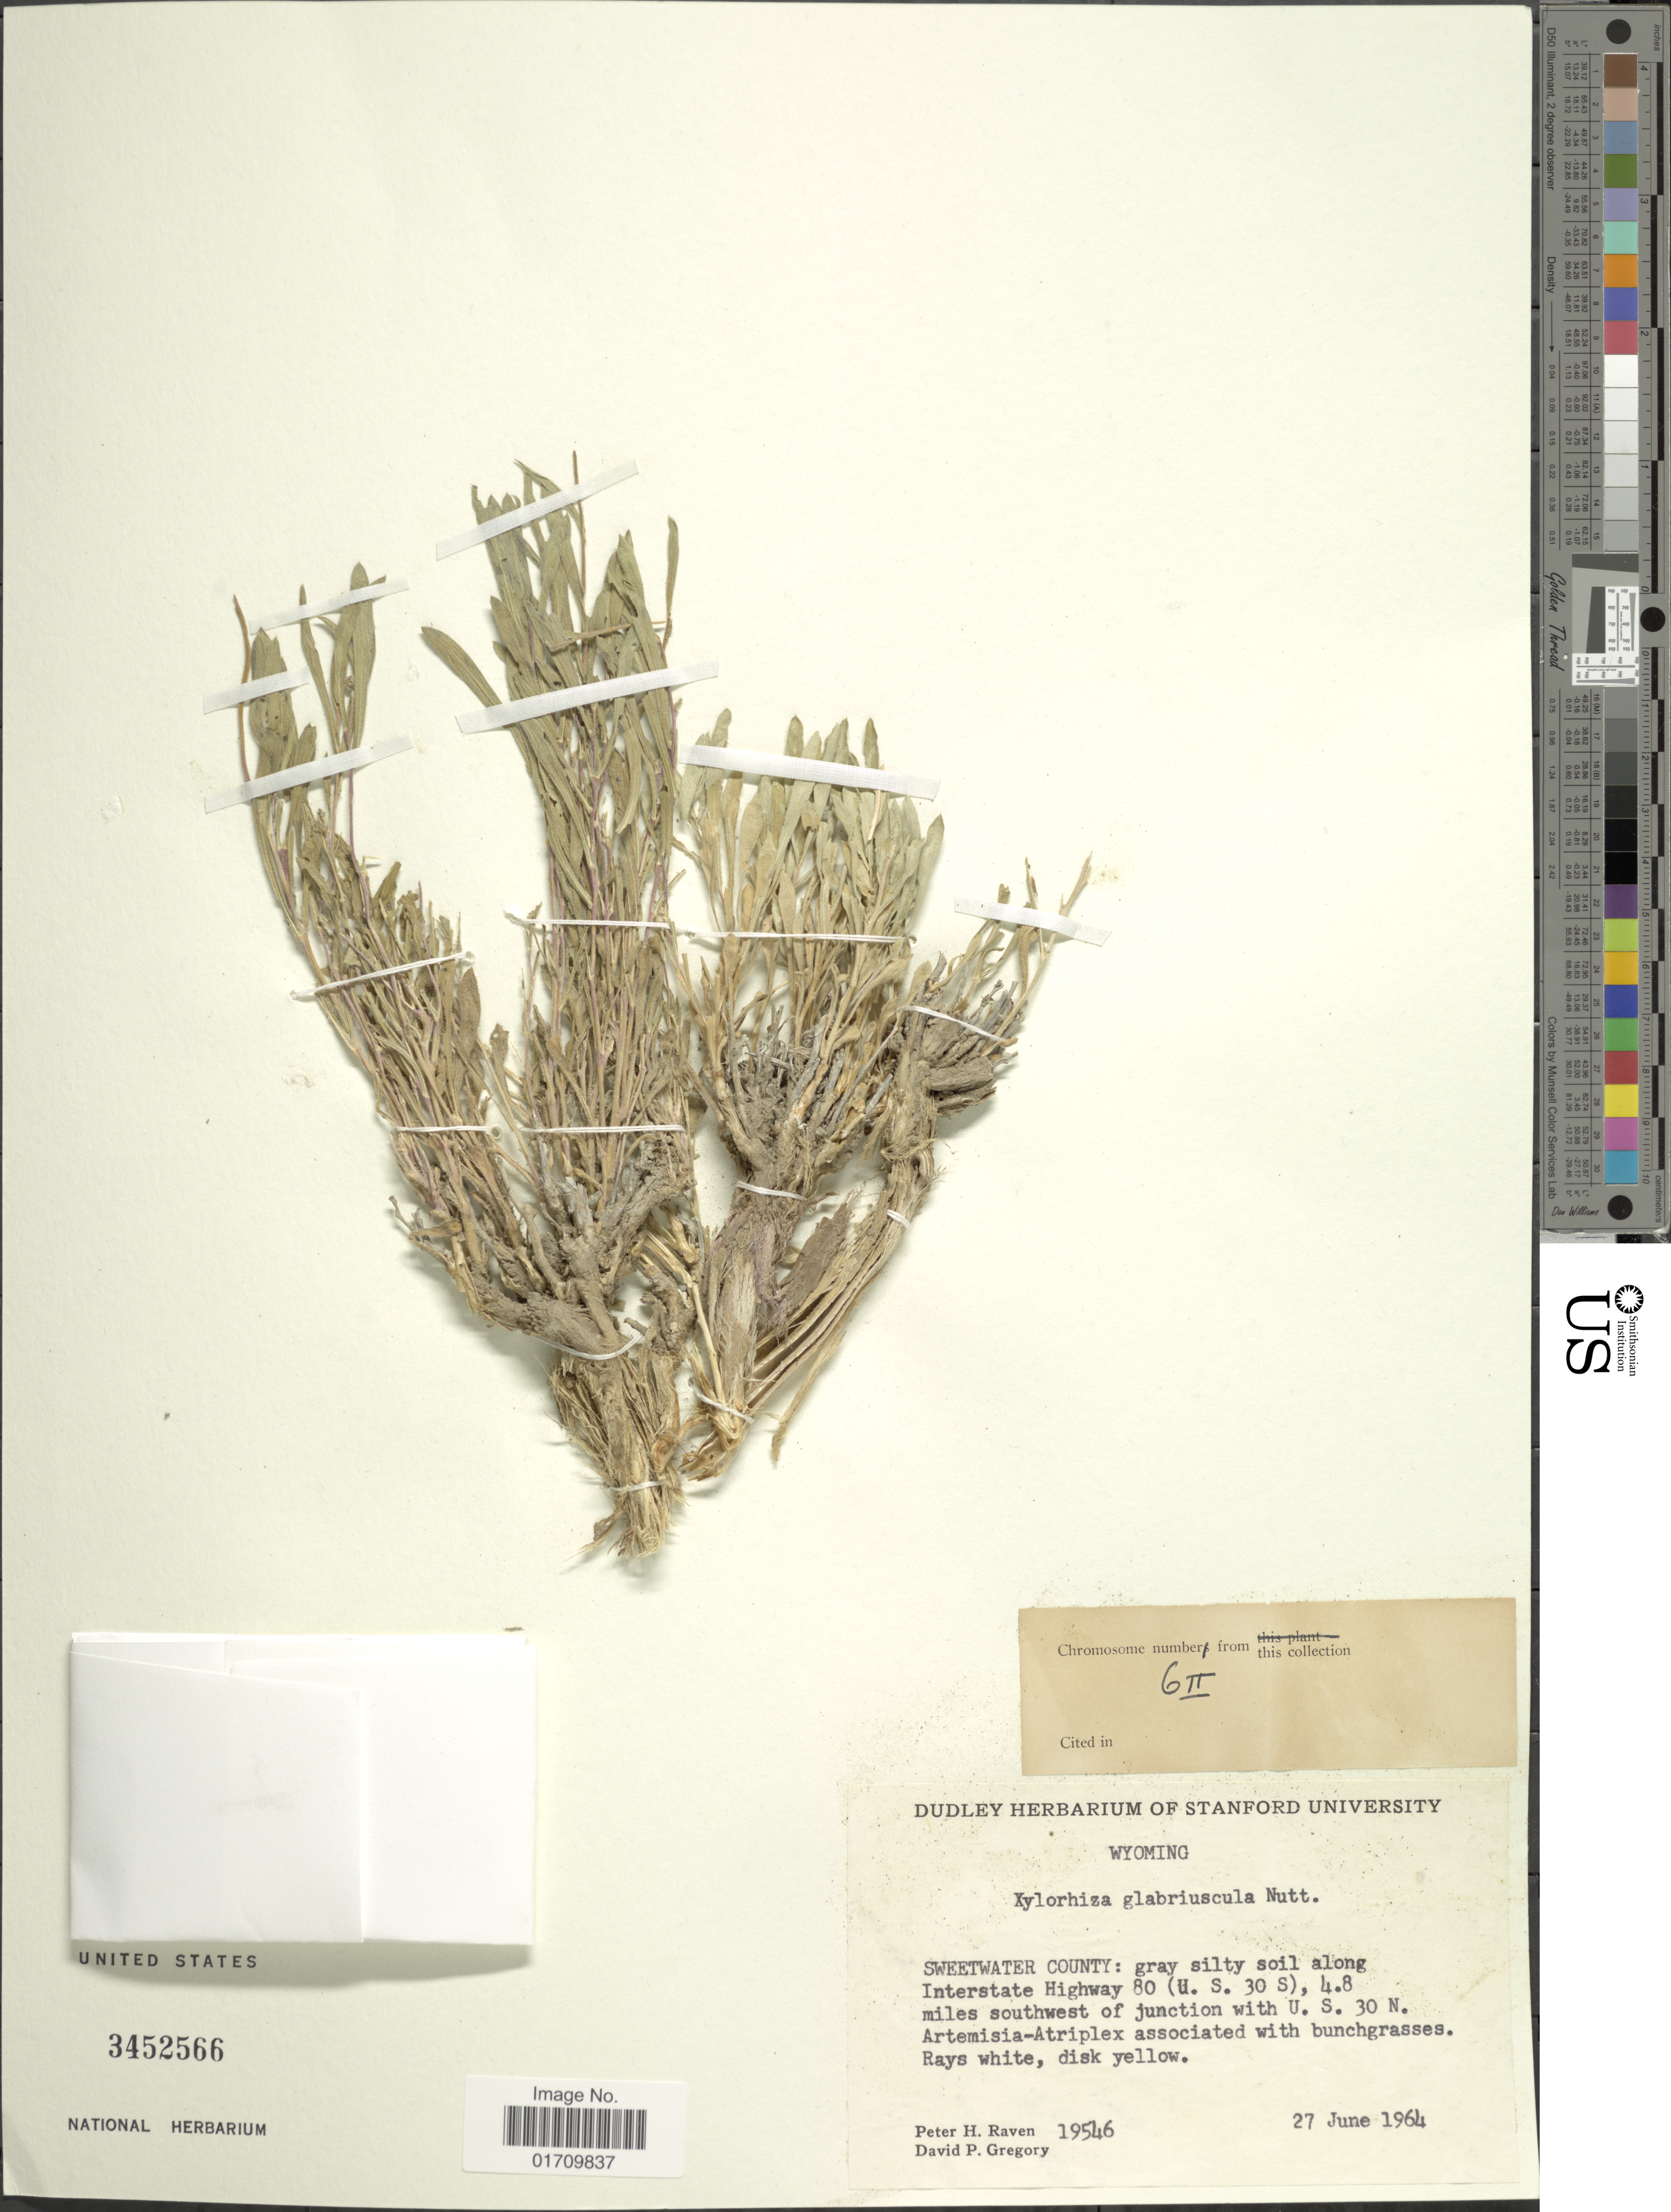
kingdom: Plantae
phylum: Tracheophyta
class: Magnoliopsida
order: Asterales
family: Asteraceae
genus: Xylorhiza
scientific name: Xylorhiza glabriuscula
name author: Nutt.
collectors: P. Raven & D. Gregory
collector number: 19546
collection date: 1964-06-27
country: United States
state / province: Wyoming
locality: Sweetwater County, along Interstate Highway 80 (U.S. 30 S), 4.8 miles southwest of junction with U.S. 30 N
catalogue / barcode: US 3452566